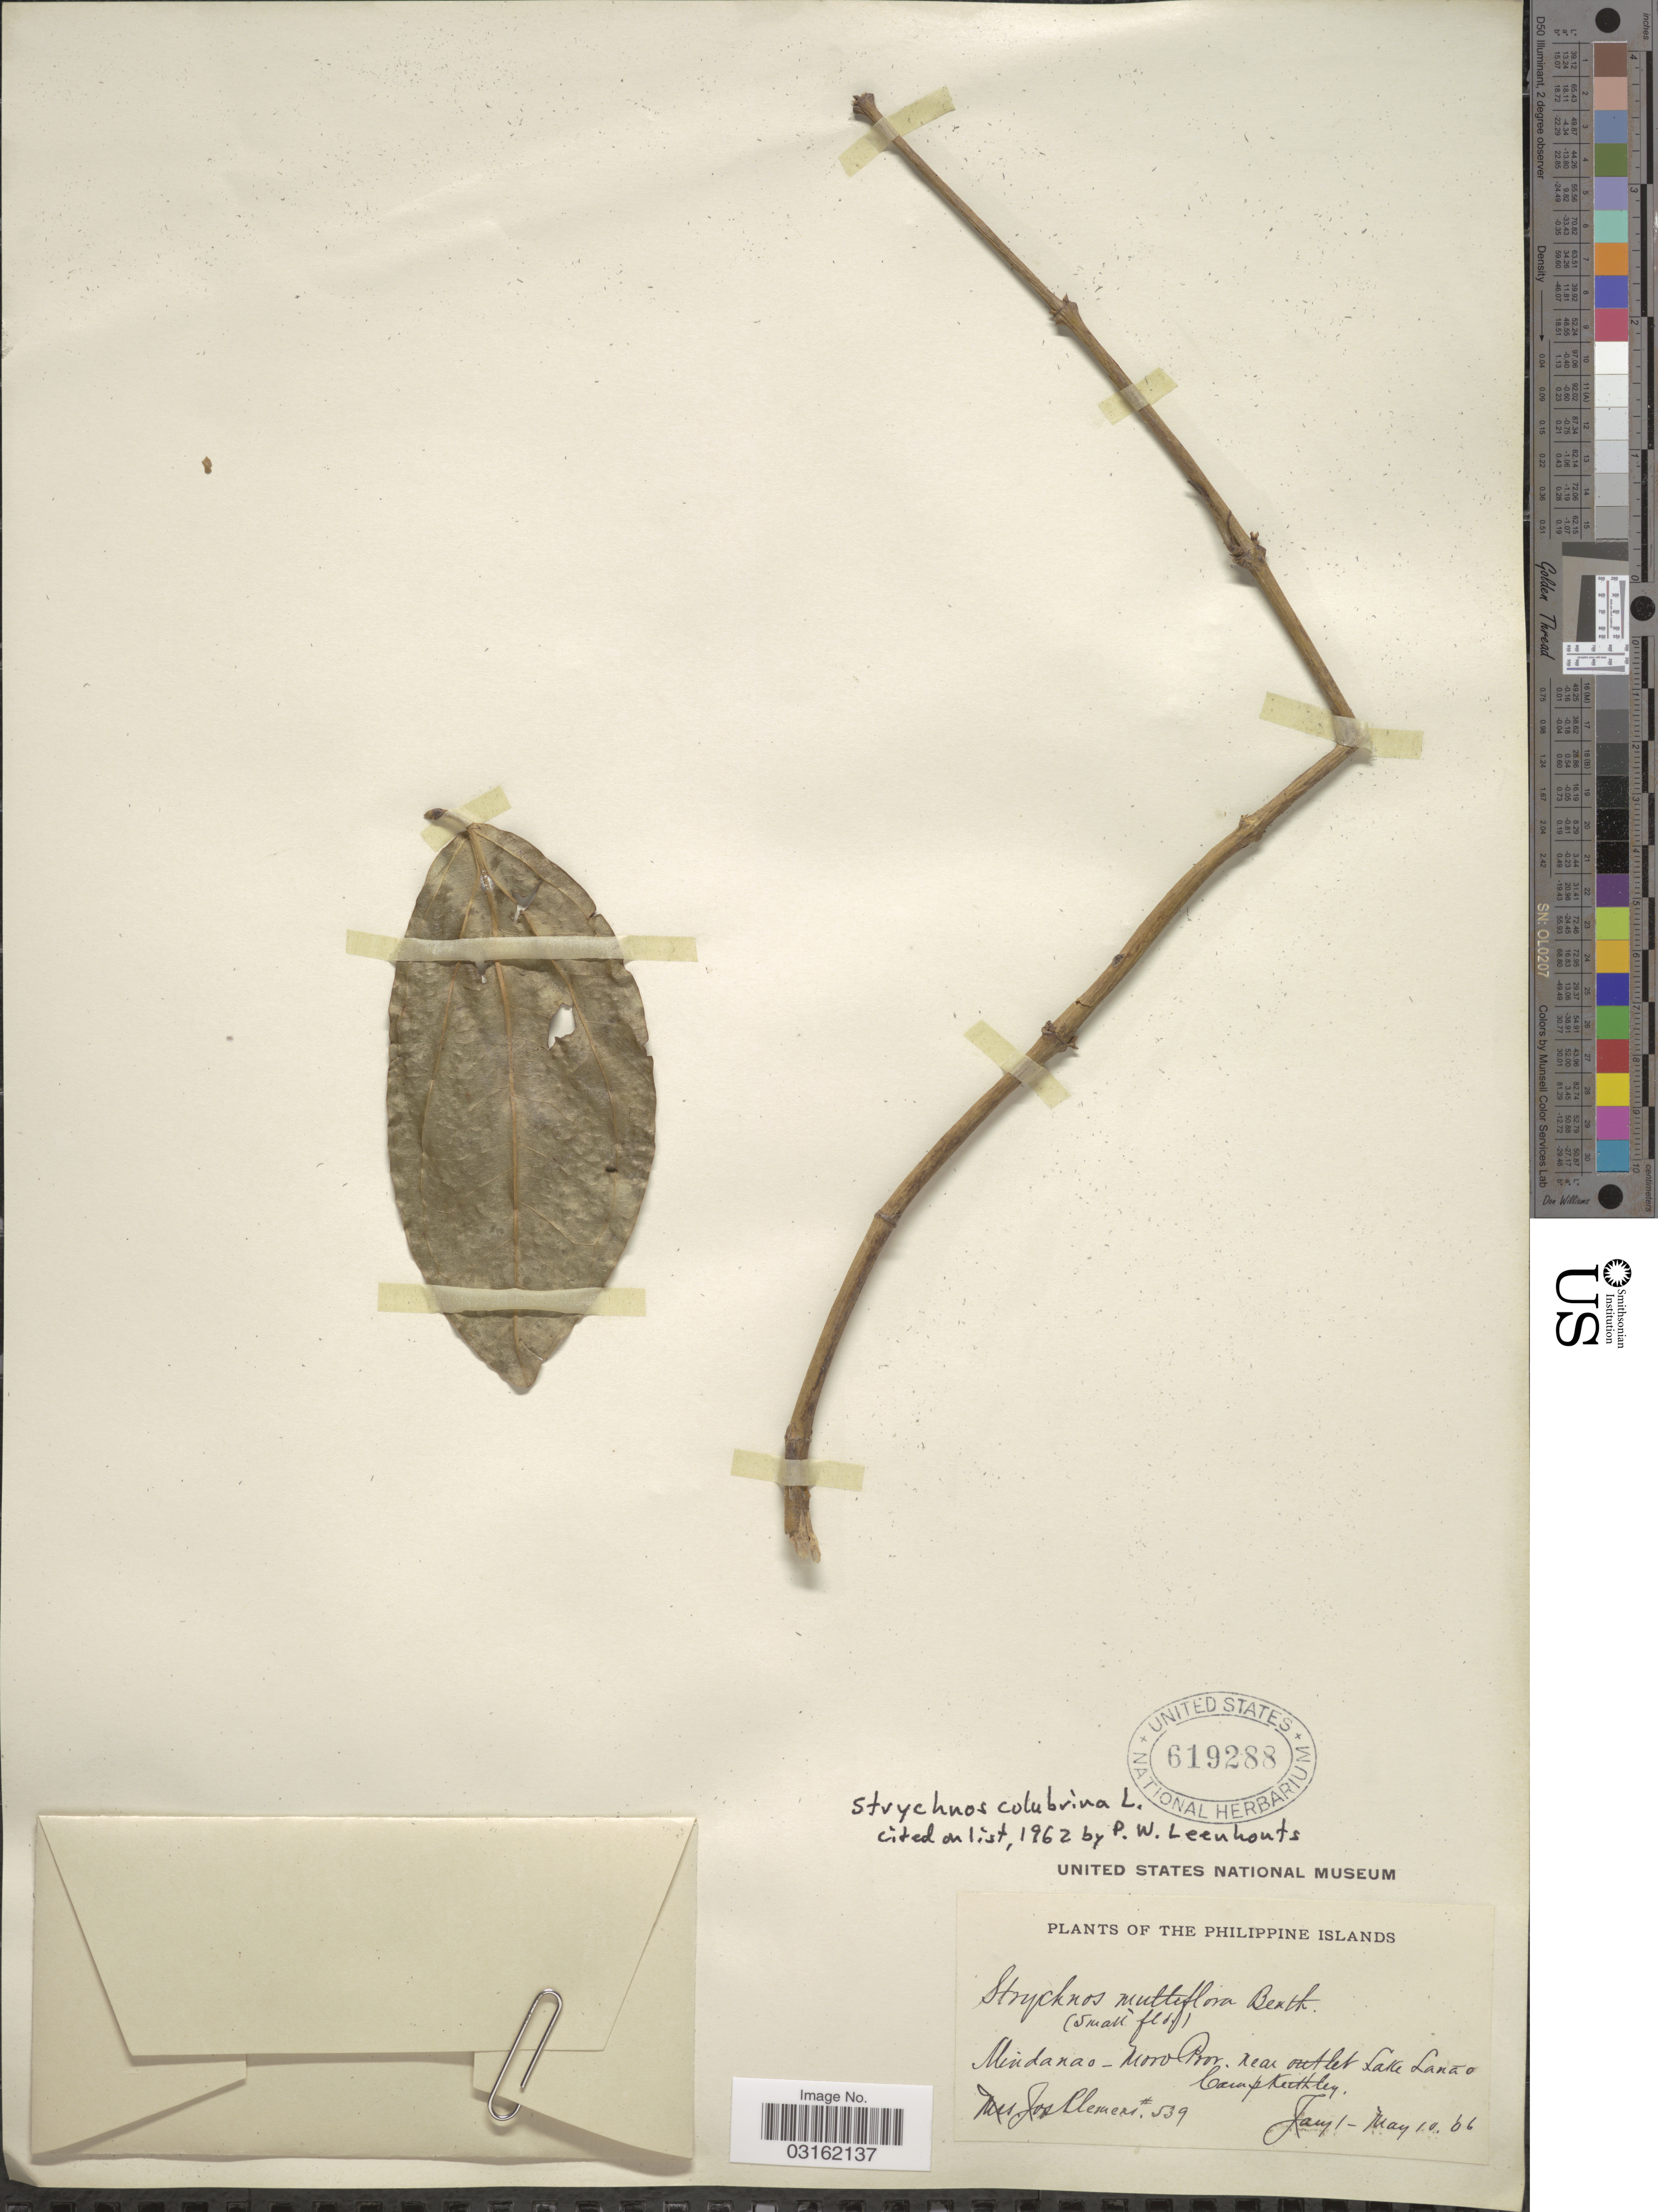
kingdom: Plantae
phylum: Tracheophyta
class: Magnoliopsida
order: Gentianales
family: Loganiaceae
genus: Strychnos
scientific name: Strychnos colubrina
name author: L.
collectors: J. Clemens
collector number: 539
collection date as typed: Transcribed d/m/y: 1/1/6 to 10/5/6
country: Philippines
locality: Mindanao - Moro Prov., near outlet Lake Lanáo, Camp Keithley.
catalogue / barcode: US 619288